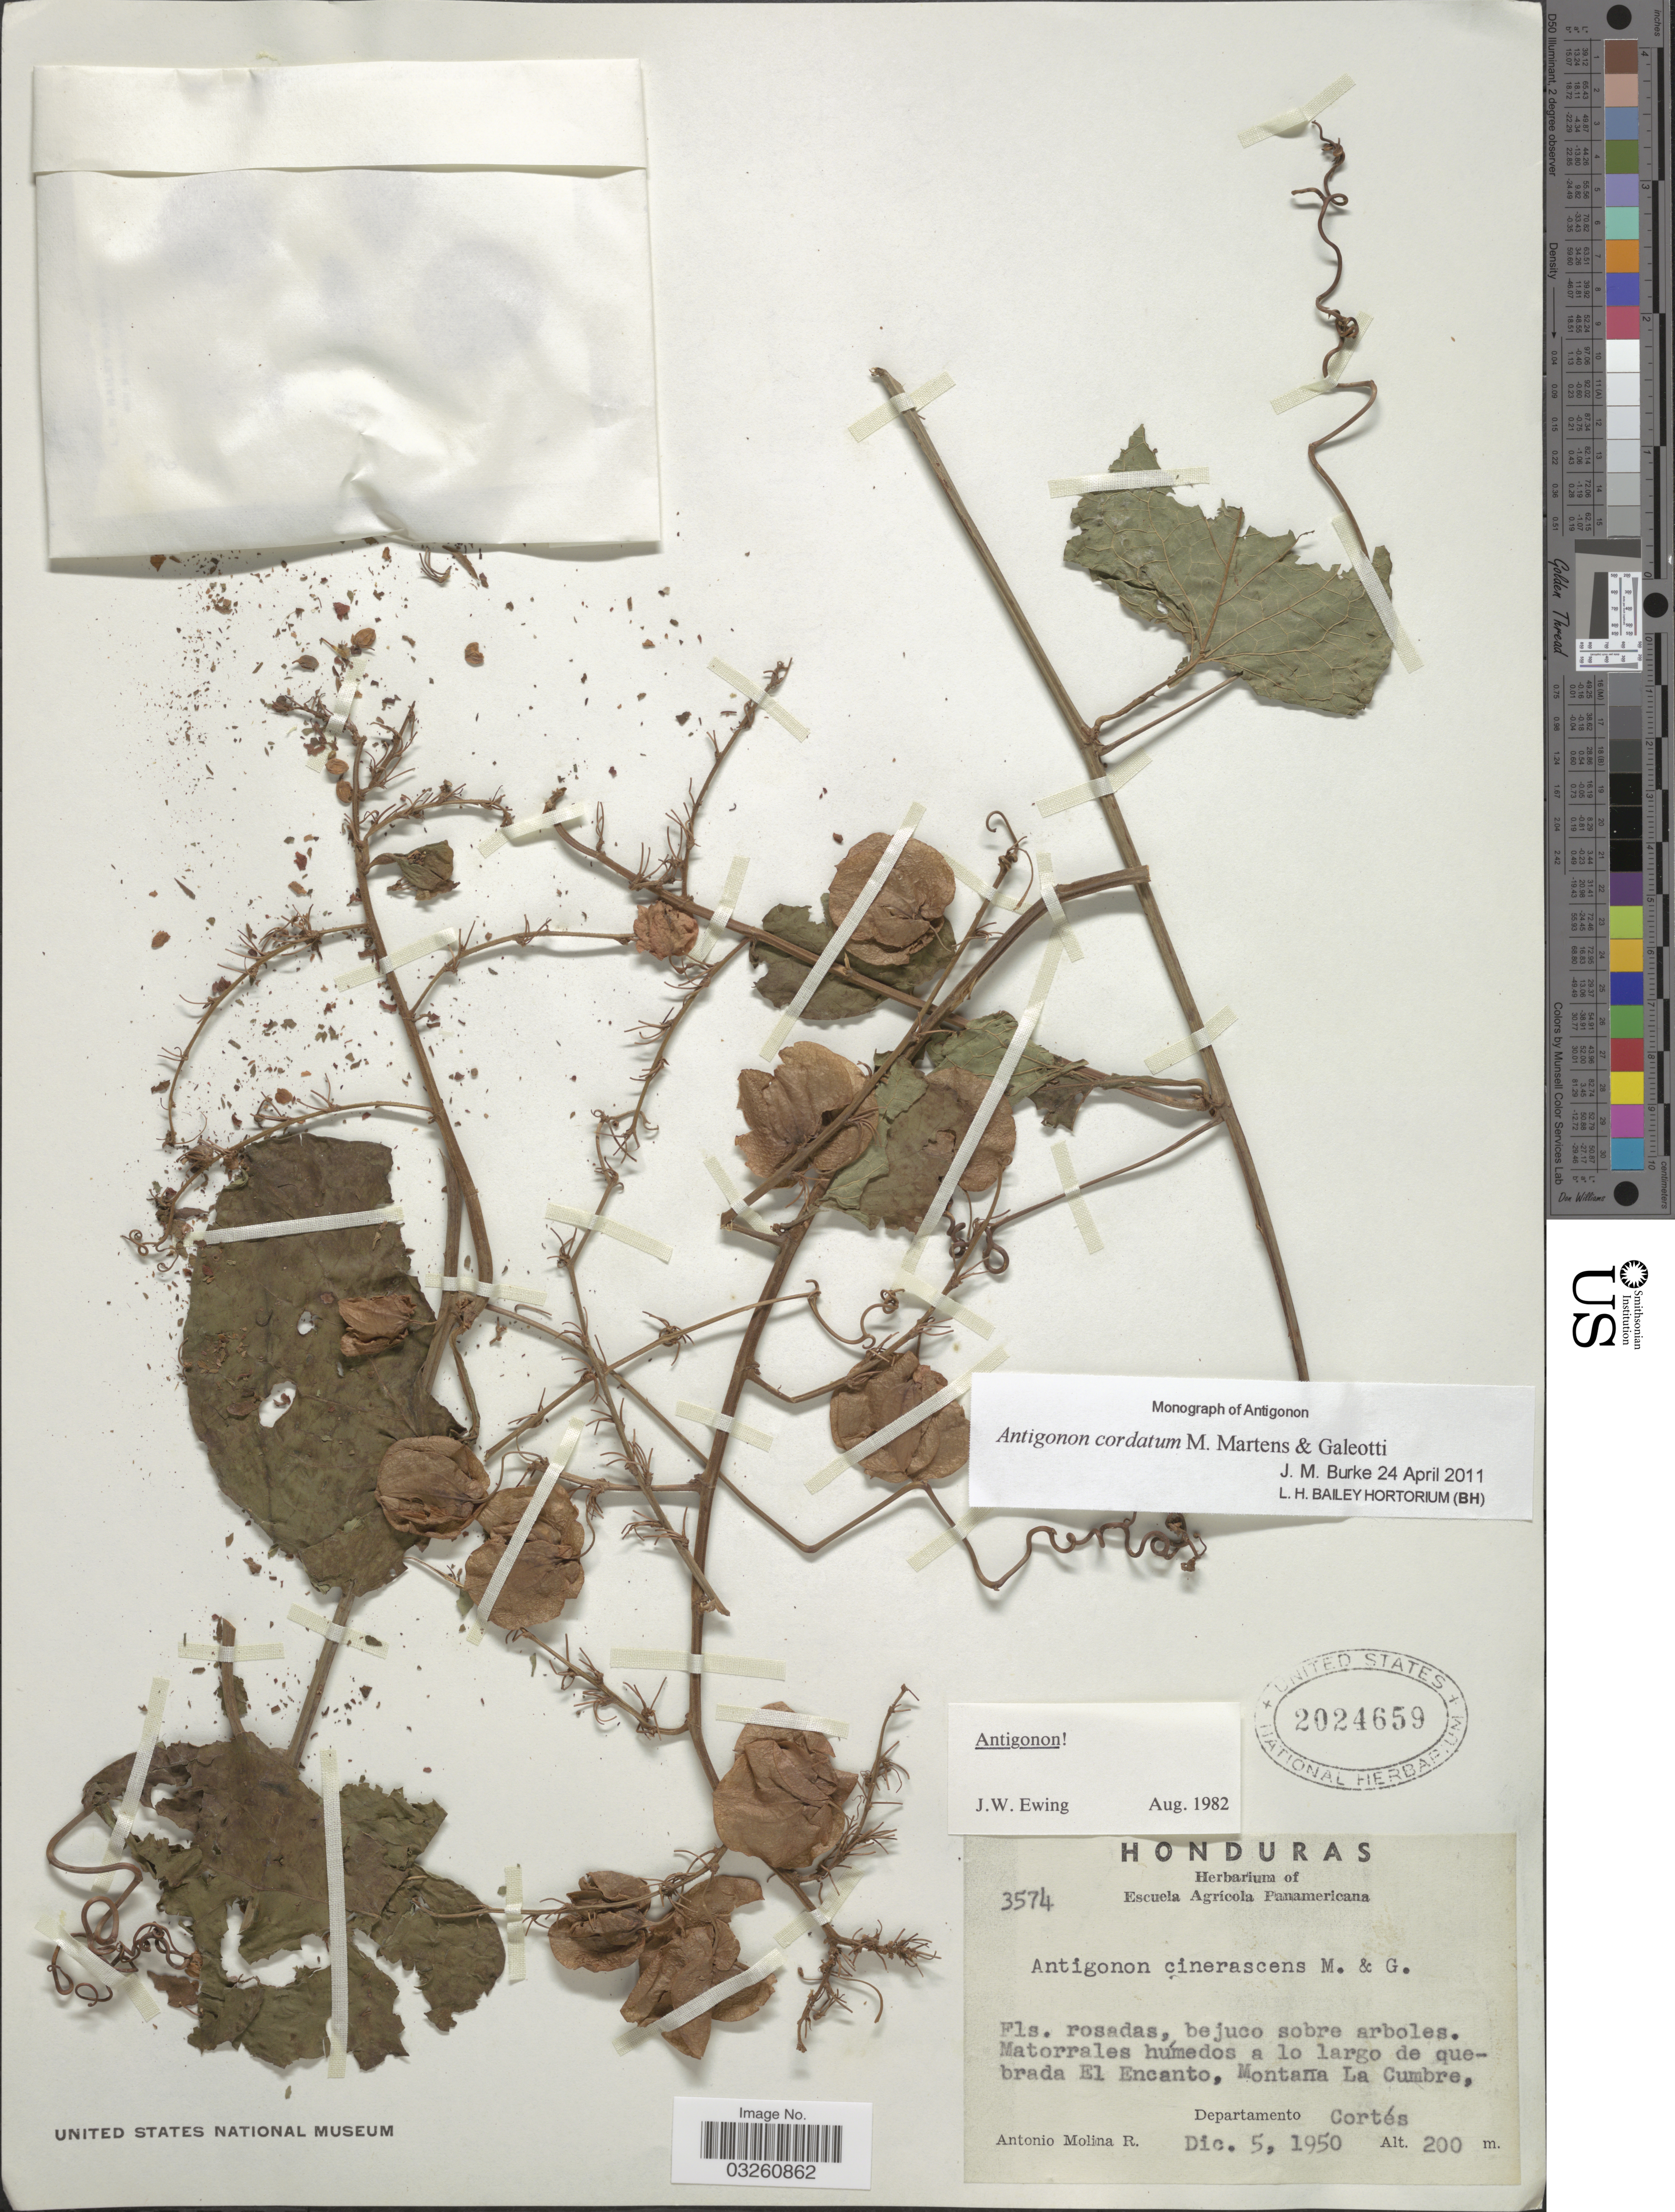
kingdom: Plantae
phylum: Tracheophyta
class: Magnoliopsida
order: Caryophyllales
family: Polygonaceae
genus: Antigonon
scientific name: Antigonon cordatum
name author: M. Martens & Galeotti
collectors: A. Molina R.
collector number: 3574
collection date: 1950-12-05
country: Honduras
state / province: Cortés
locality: Matorrales húmedos a lo largo de quebrada El Encanto, Montana La Cumbre. Departamento Cortés.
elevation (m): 200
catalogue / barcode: US 2024659